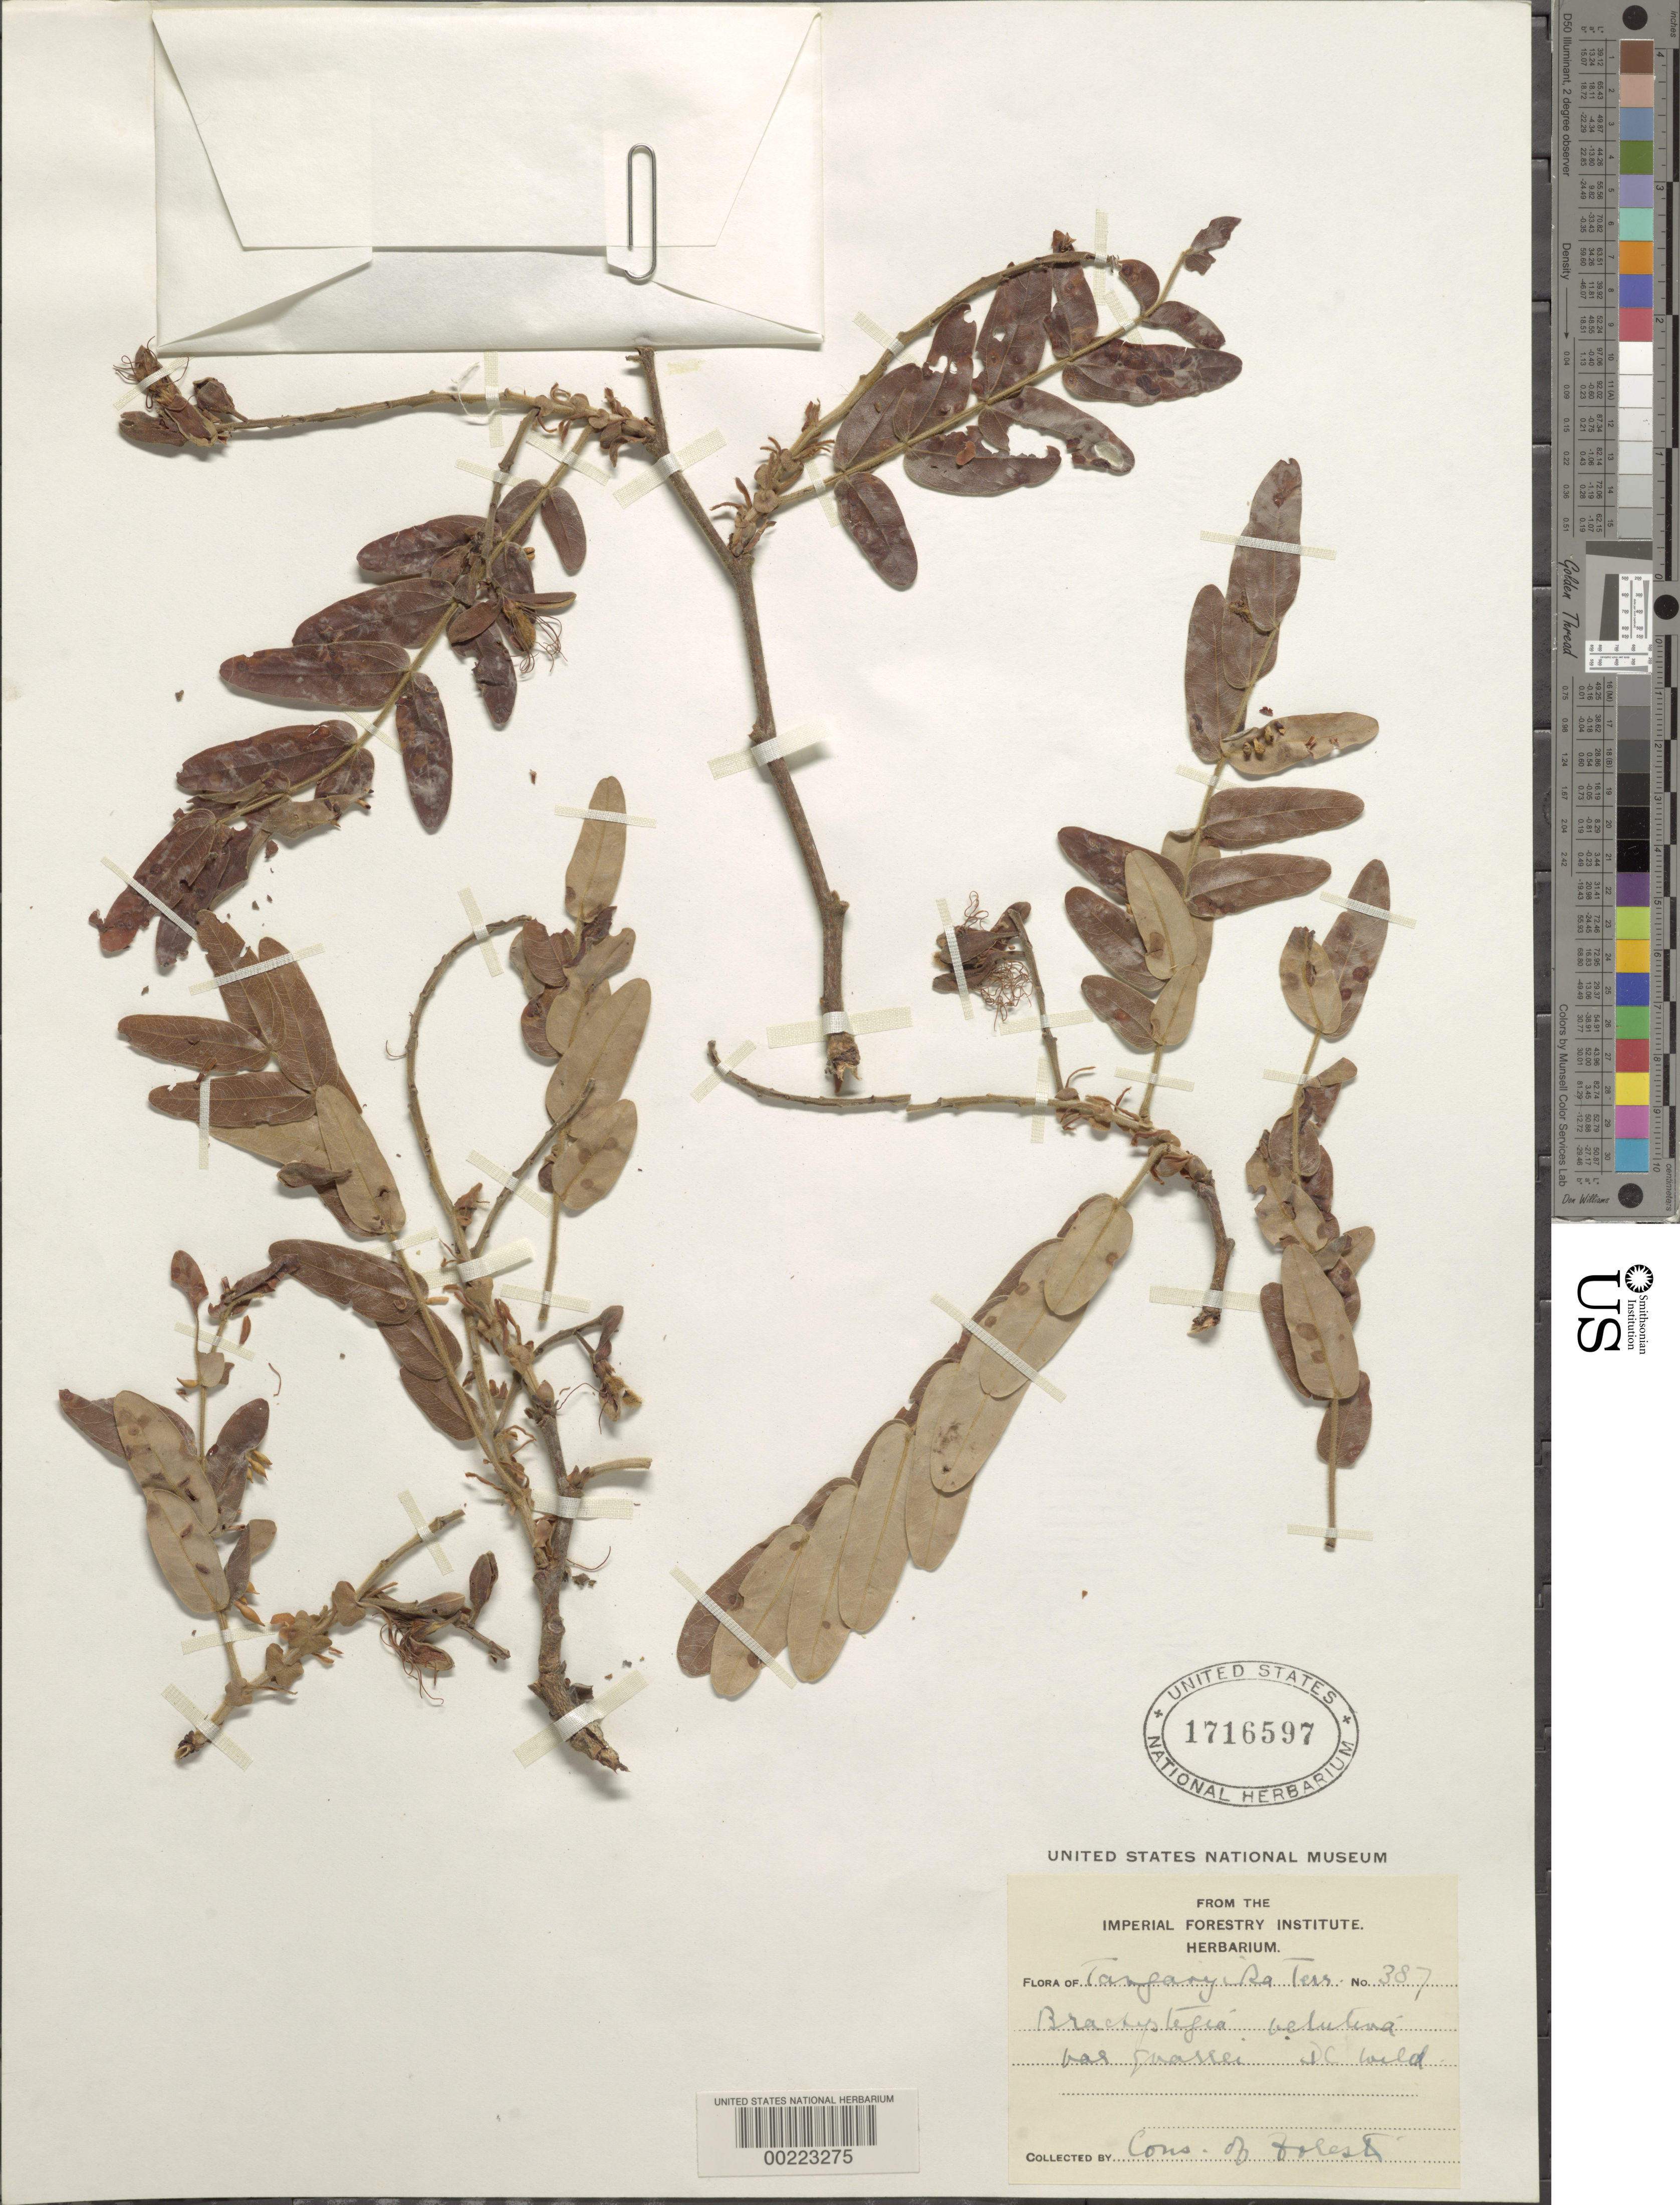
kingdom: Plantae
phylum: Tracheophyta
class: Magnoliopsida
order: Fabales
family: Fabaceae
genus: Brachystegia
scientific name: Brachystegia velutina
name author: De Wild.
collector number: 387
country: Tanzania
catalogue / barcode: US 1716597